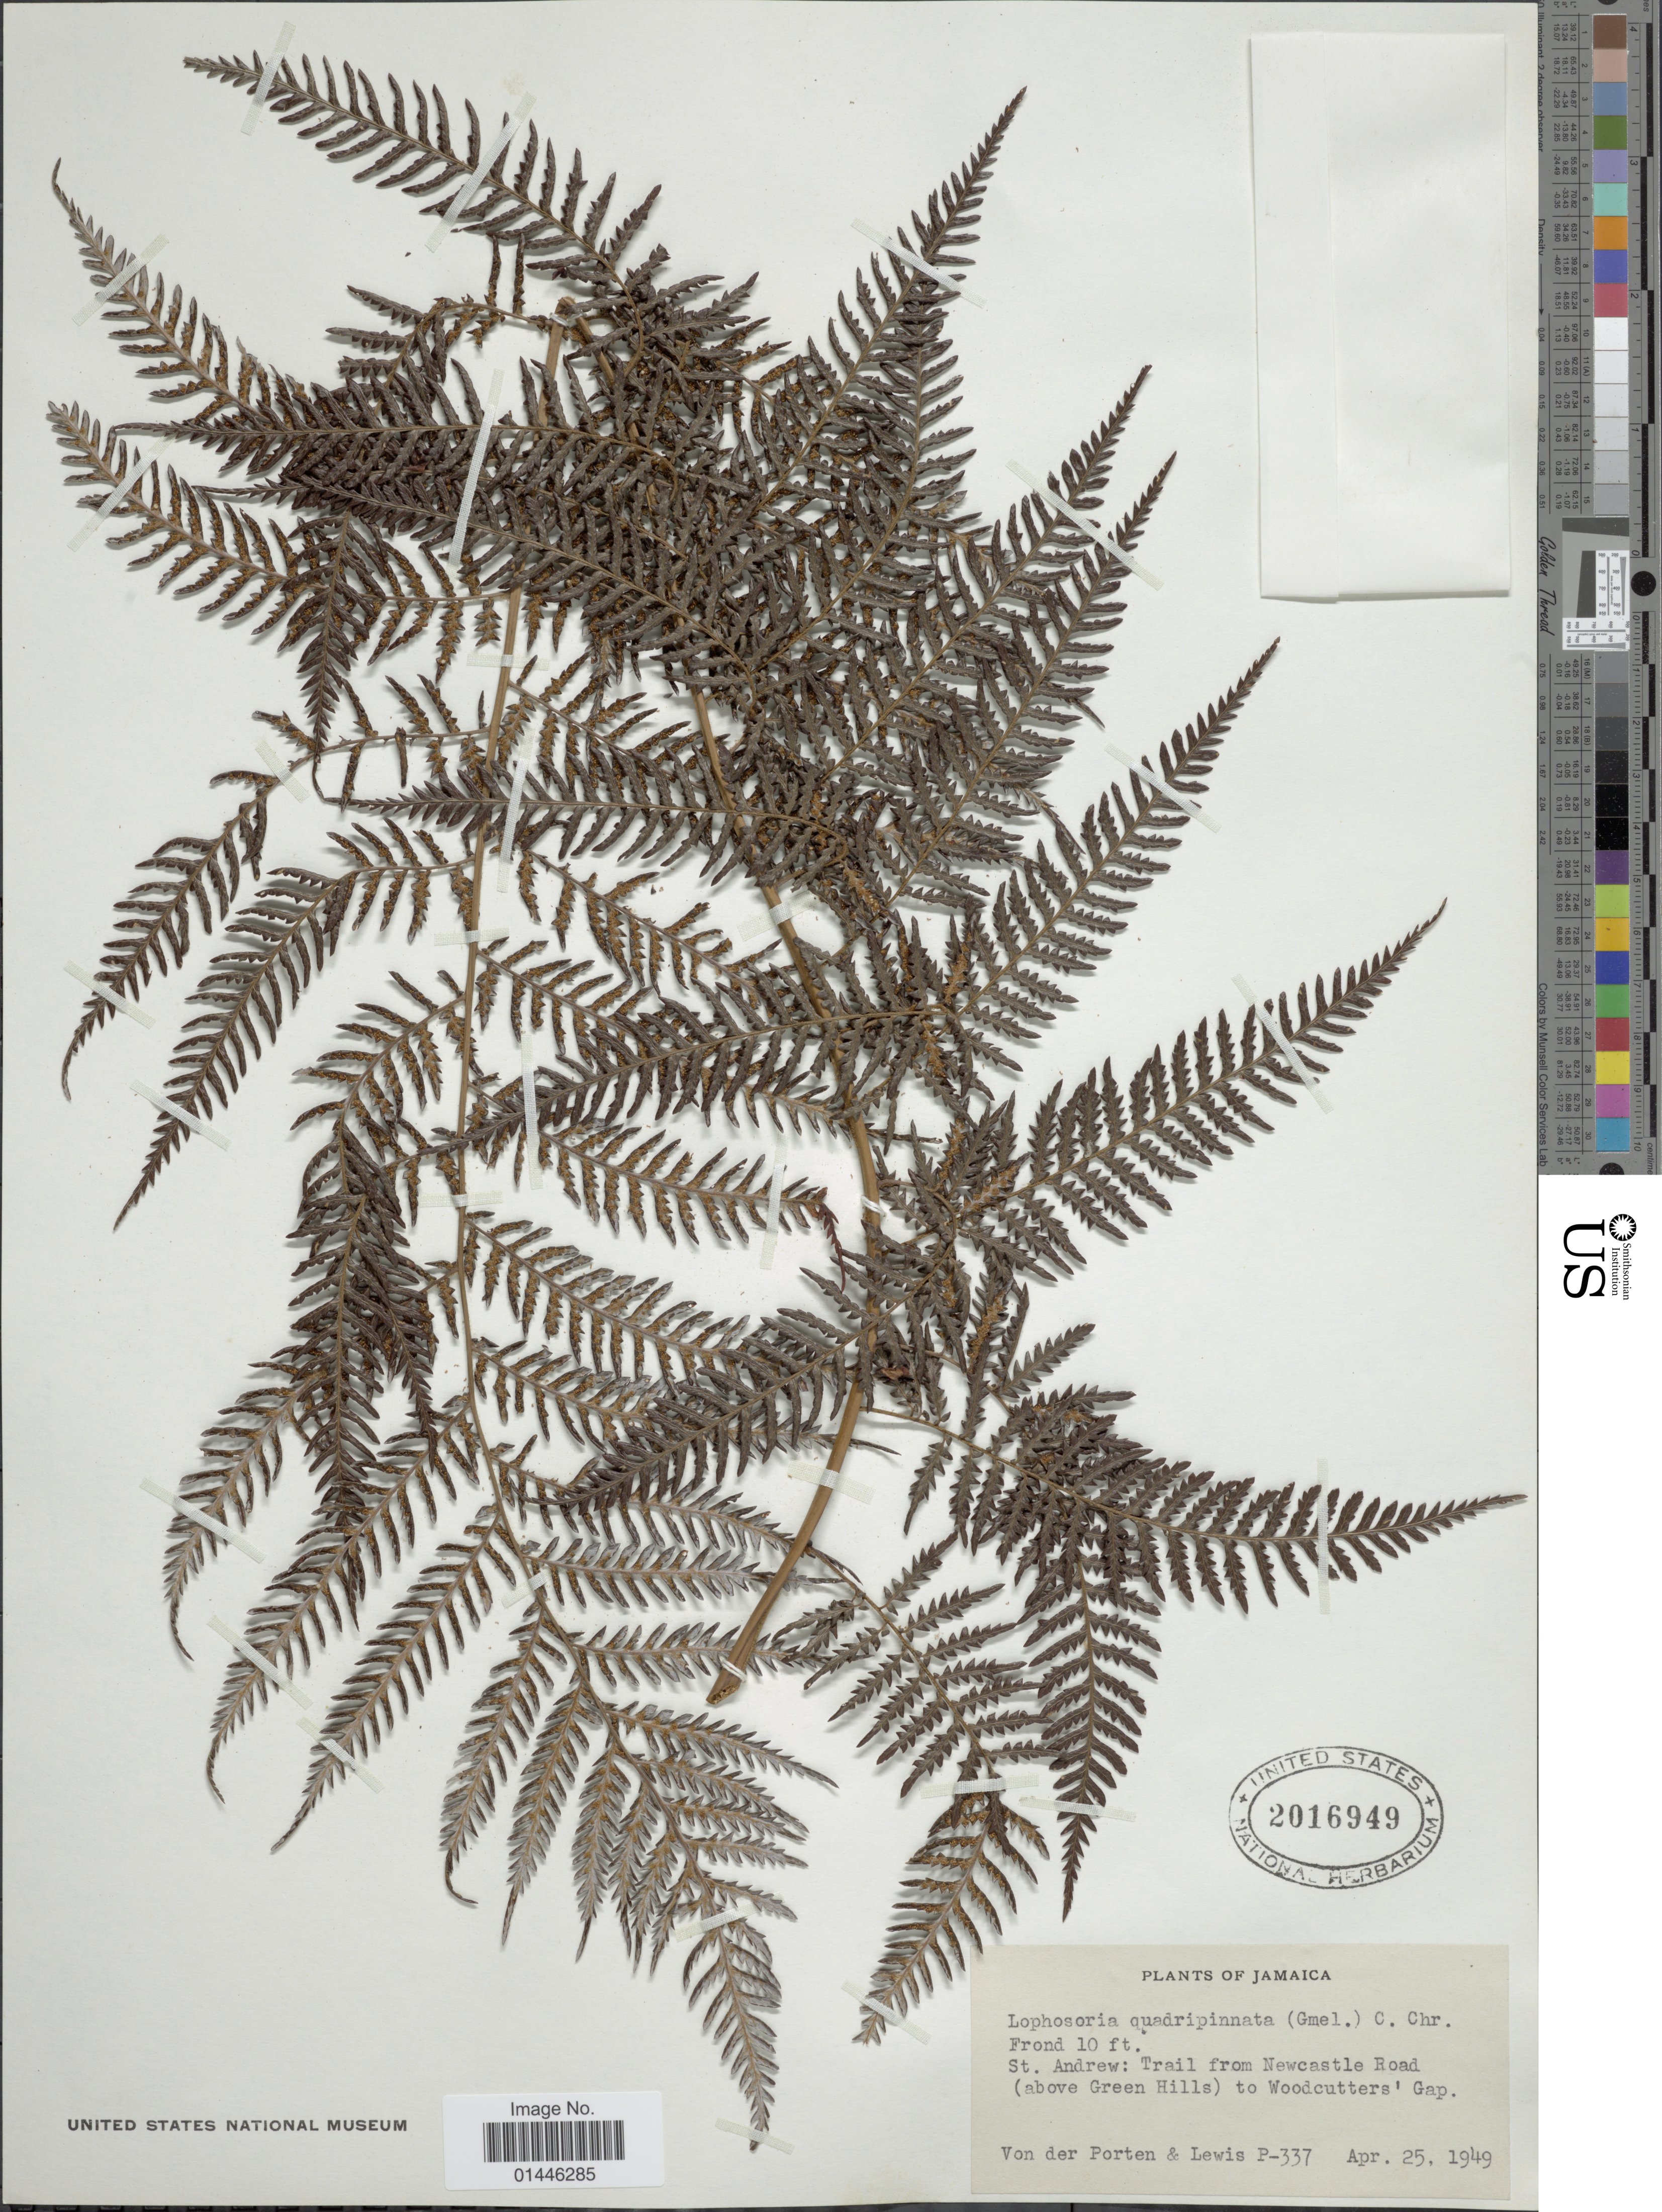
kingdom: Plantae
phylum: Tracheophyta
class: Polypodiopsida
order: Cyatheales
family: Dicksoniaceae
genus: Lophosoria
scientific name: Lophosoria quadripinnata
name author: (J.F. Gmel.) C. Chr.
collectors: Von der Porten & -- Lewis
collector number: P-337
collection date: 1949-04-25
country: Jamaica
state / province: Saint Andrew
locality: St. Andrew: Trail from Newcastle Road (above Green Hills) to Woodcutters' Gap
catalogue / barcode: US 2016949